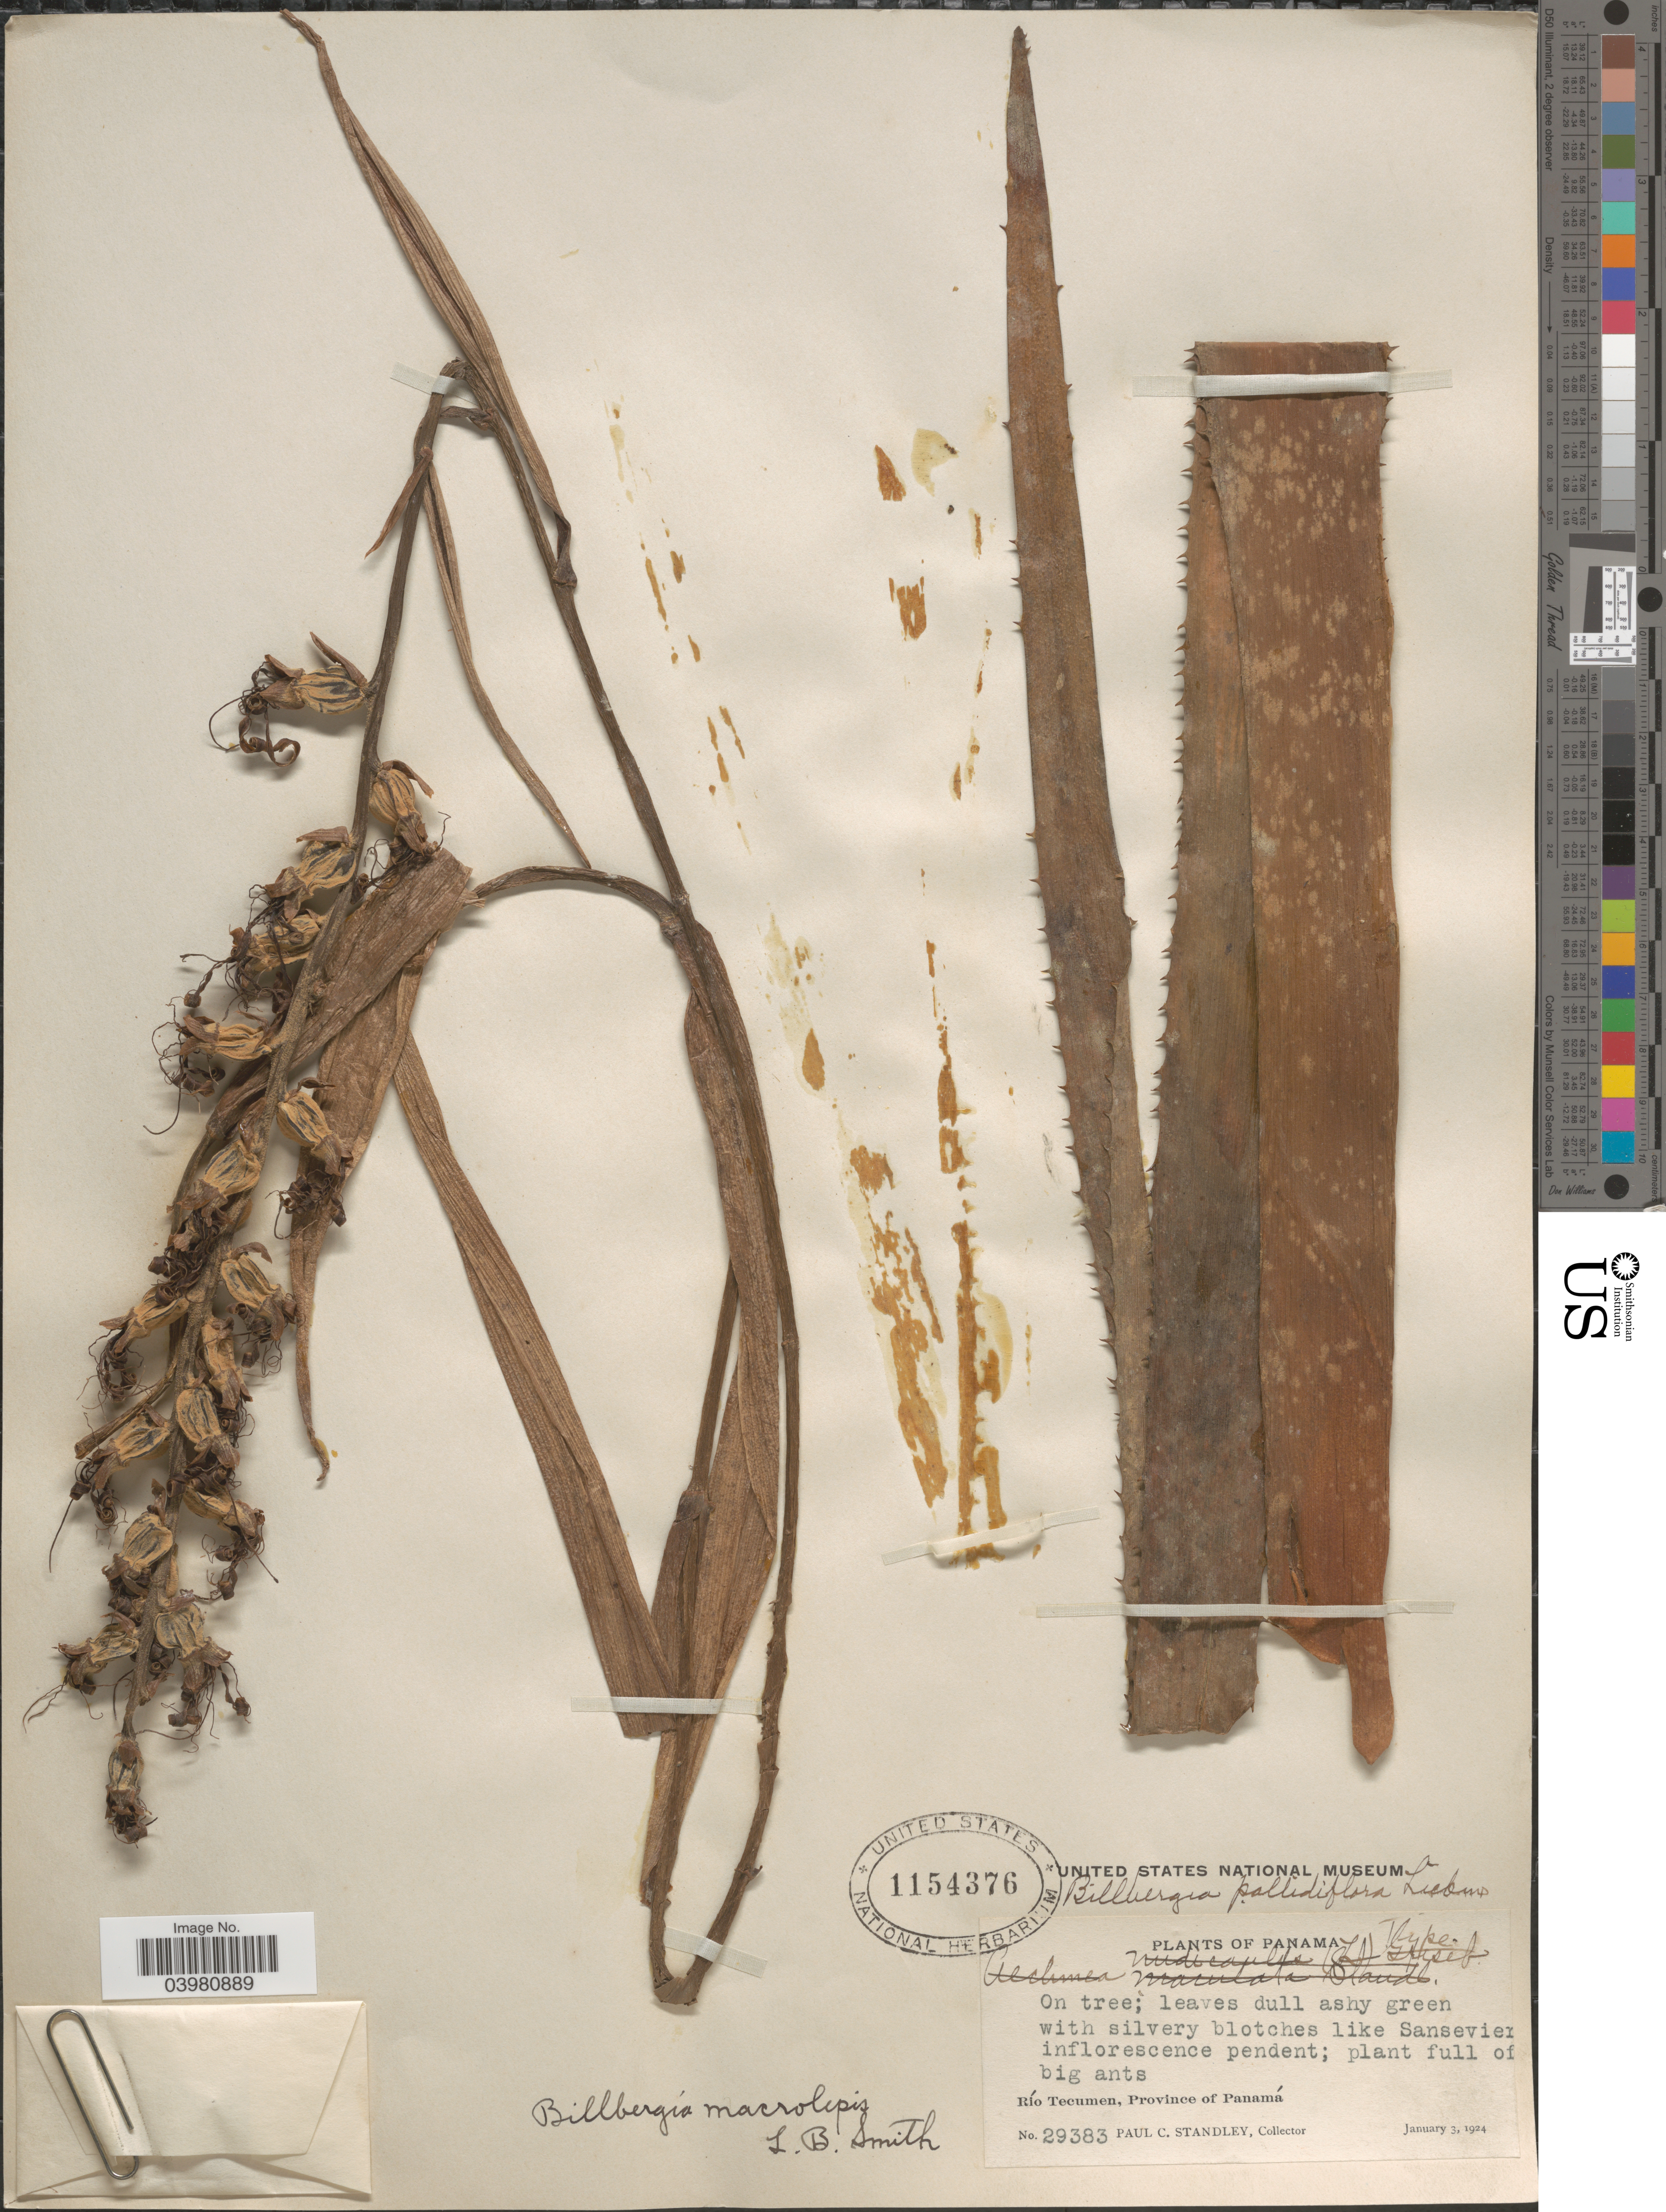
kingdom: Plantae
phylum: Tracheophyta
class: Liliopsida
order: Poales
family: Bromeliaceae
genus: Billbergia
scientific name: Billbergia amoena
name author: (G. Lodd.) Lindl.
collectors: P. C. Standley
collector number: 29383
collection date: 1924-01-03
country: Panama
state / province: Panamá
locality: Río Tecumen.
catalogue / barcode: US 1154376